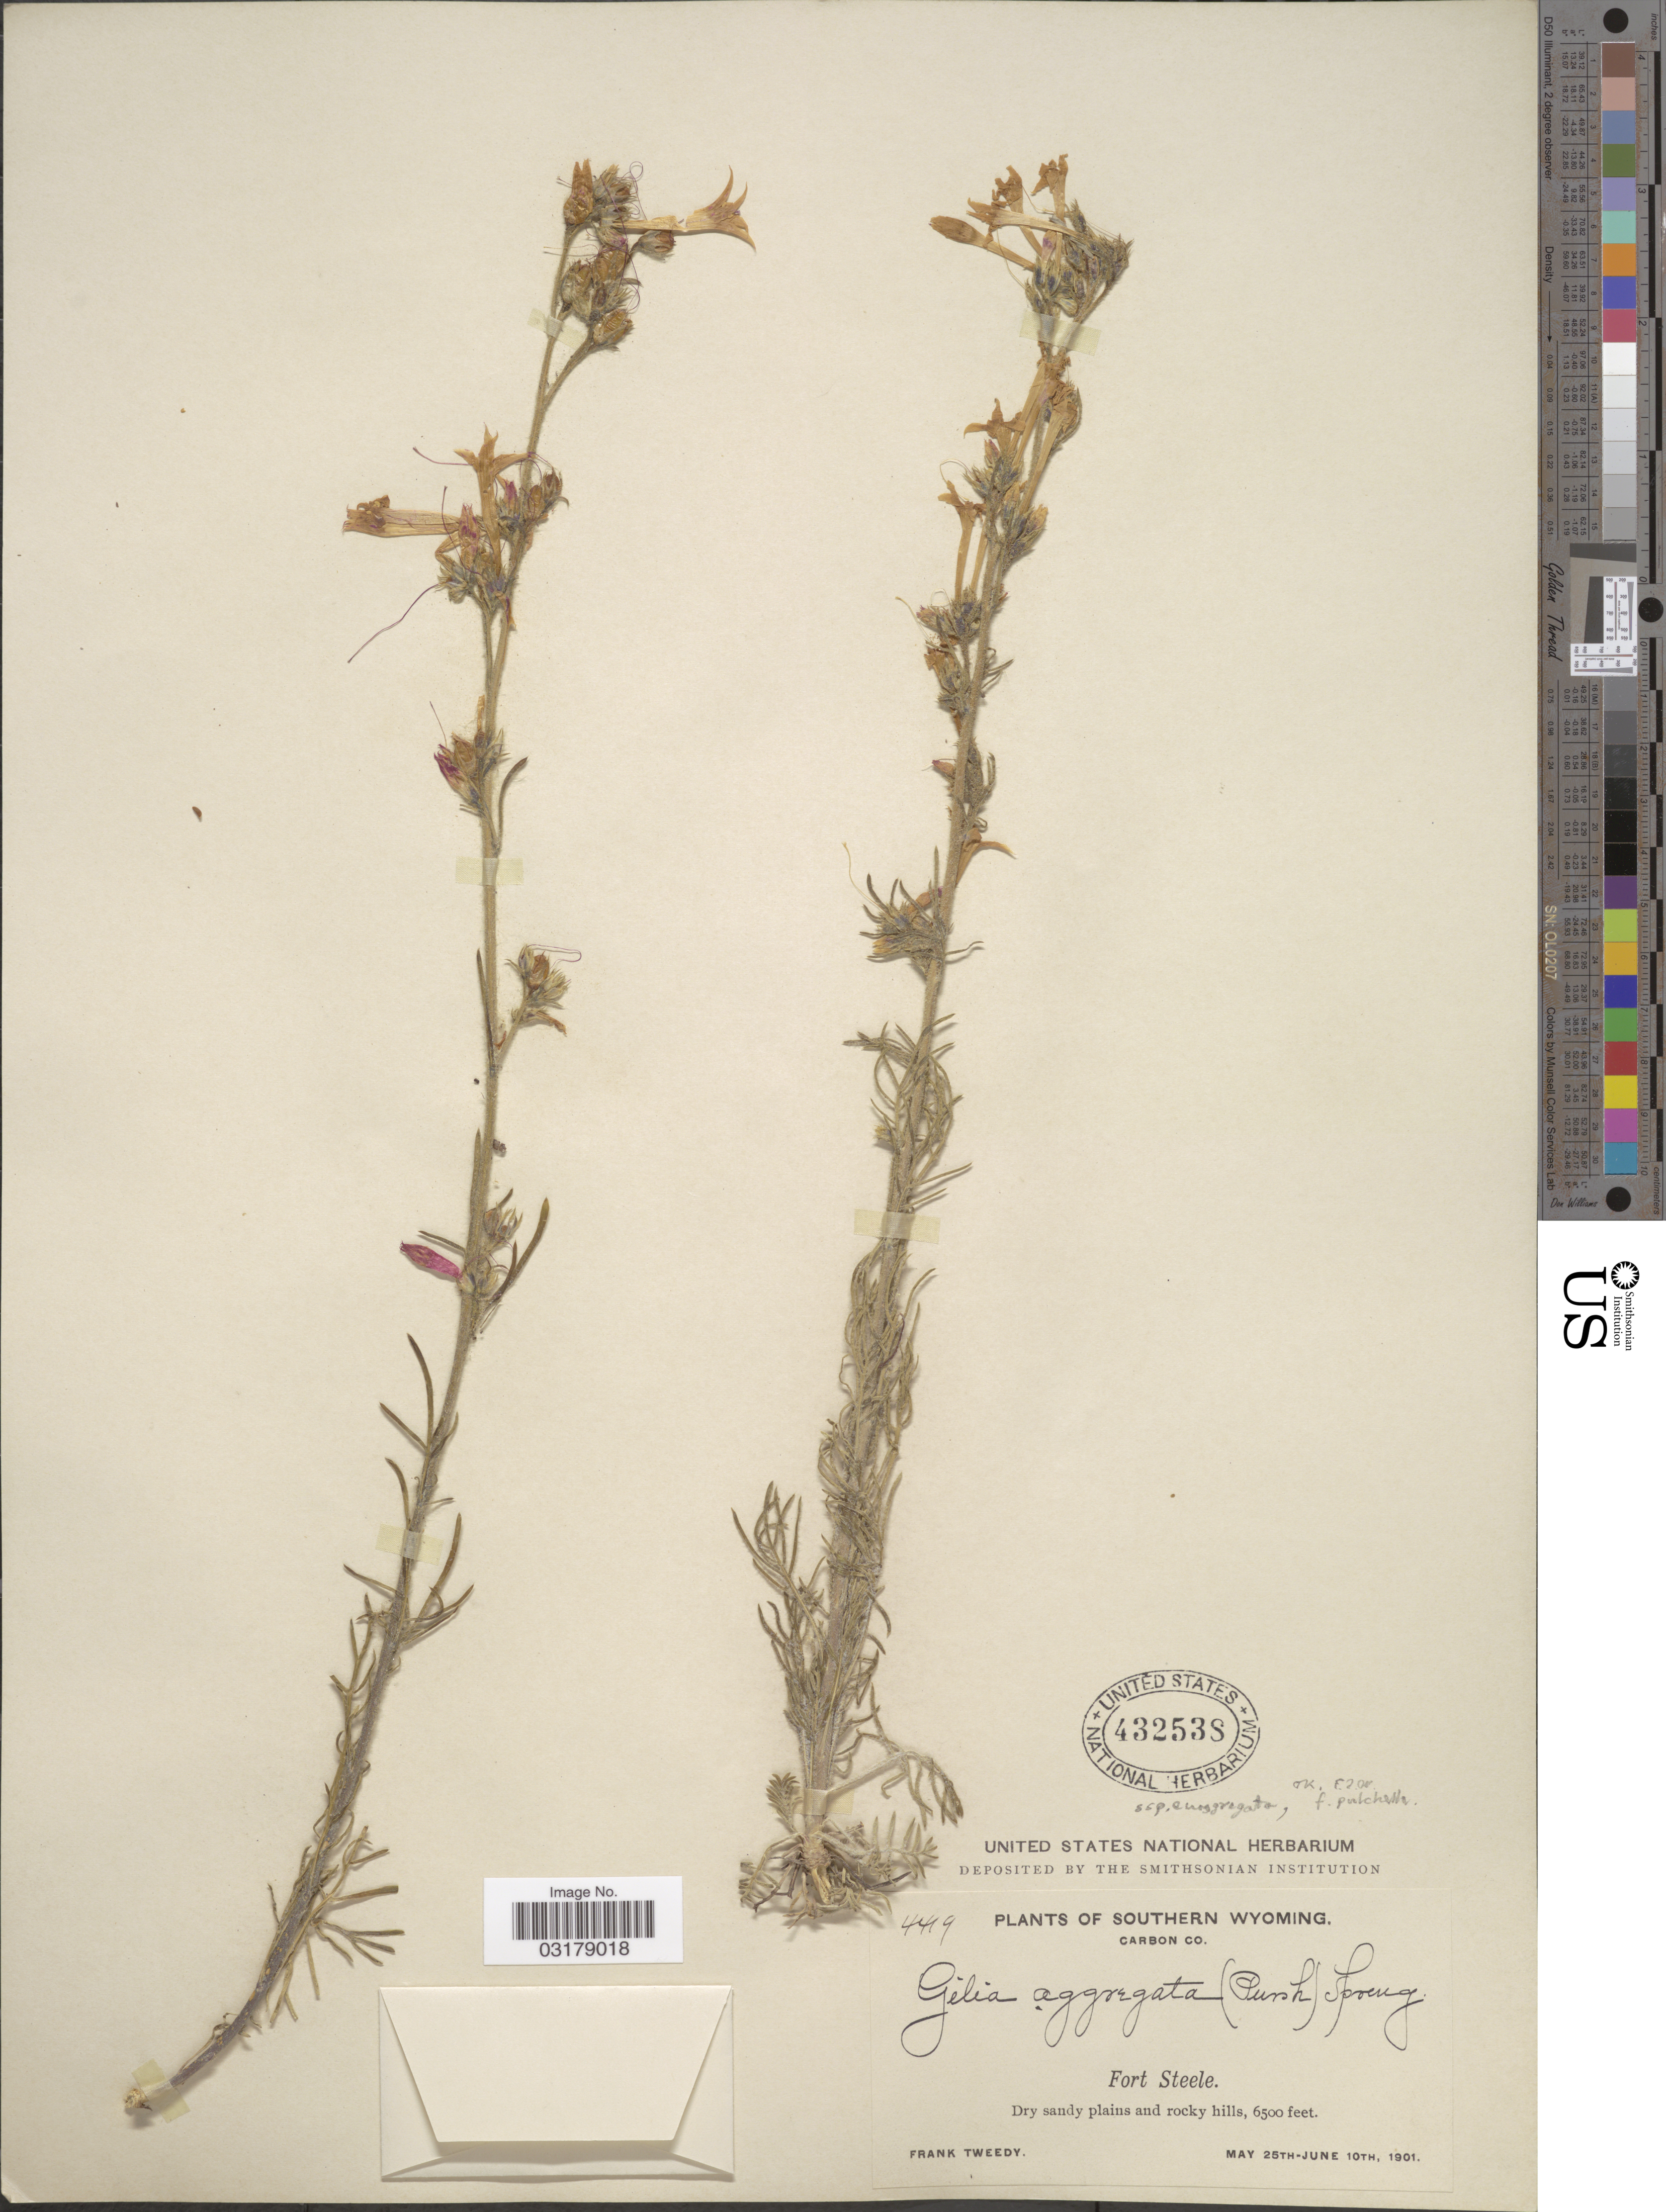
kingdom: Plantae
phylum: Tracheophyta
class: Magnoliopsida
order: Ericales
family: Polemoniaceae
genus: Ipomopsis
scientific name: Ipomopsis aggregata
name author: (Pursh) V.E. Grant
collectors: F. Tweedy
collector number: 4419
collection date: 1901-05-25/1901-06-10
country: United States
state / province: Wyoming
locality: Southern Wyoming. Carbon Co. Fort Steele.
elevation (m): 1981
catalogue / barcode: US 432538